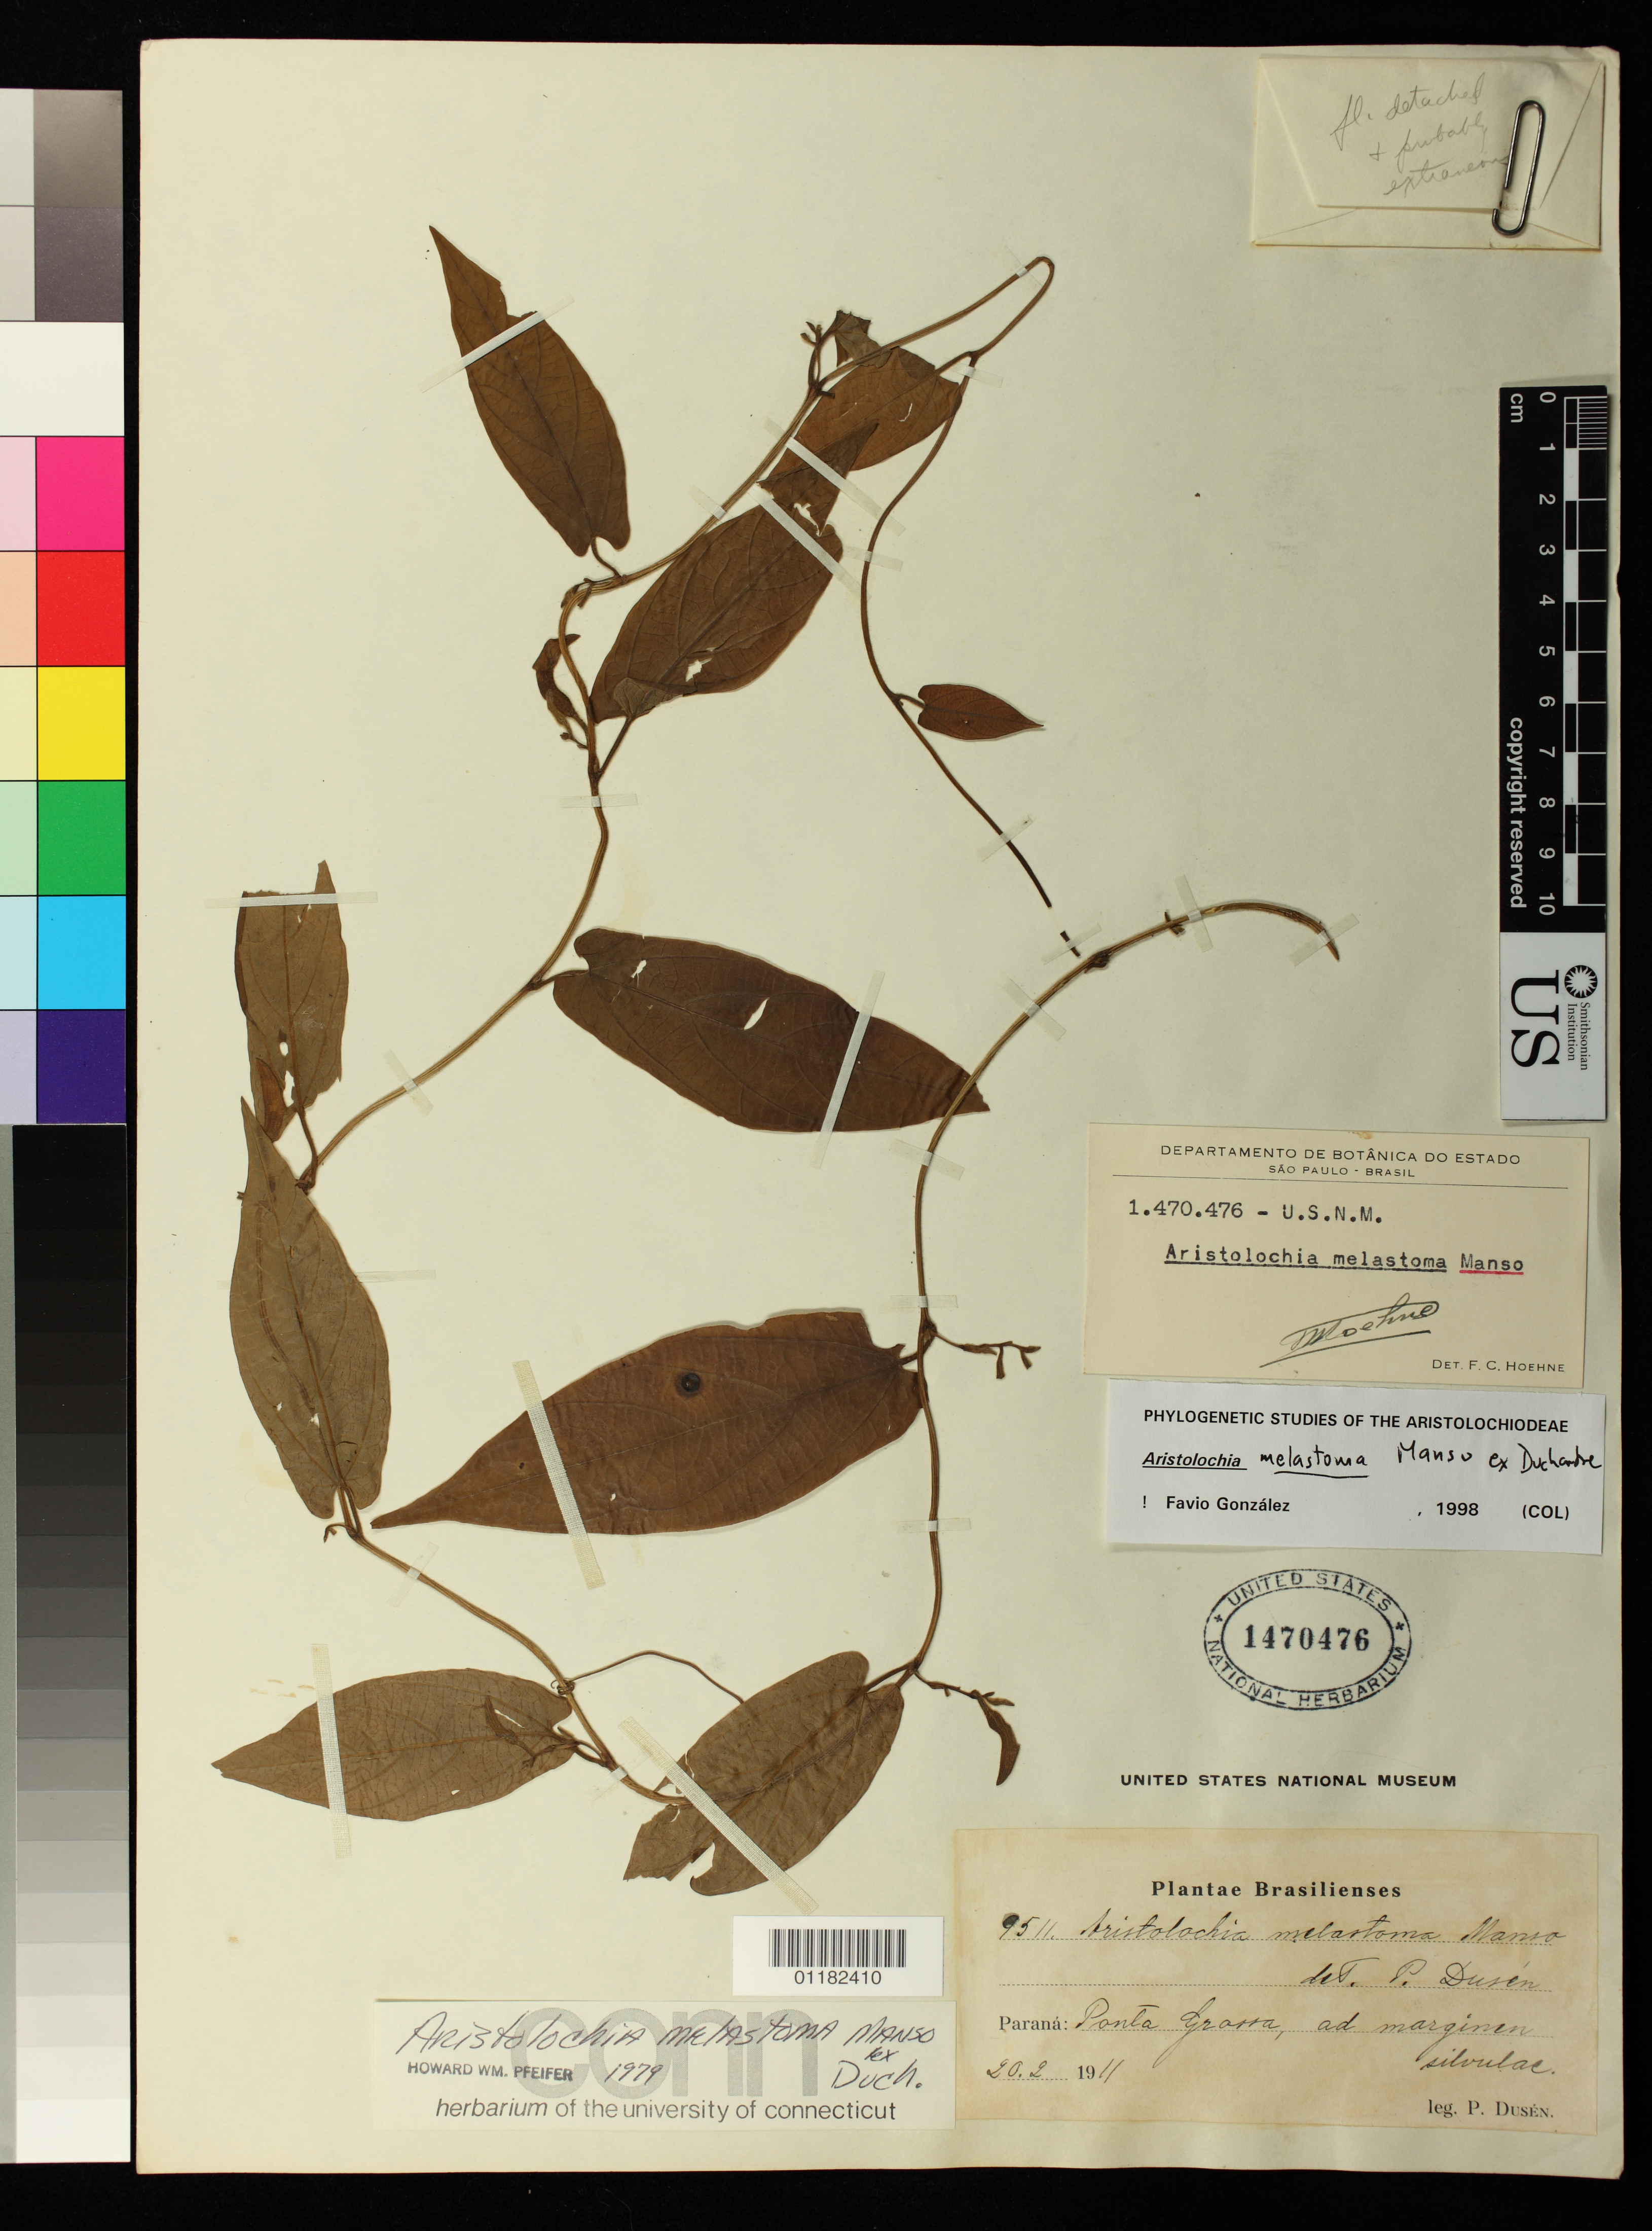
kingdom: Plantae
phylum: Tracheophyta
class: Magnoliopsida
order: Piperales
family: Aristolochiaceae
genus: Aristolochia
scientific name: Aristolochia melastoma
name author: Silva Manso ex Duch.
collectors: P. Dusén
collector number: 9511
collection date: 1911-02-20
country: Brazil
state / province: Paraná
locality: Ponta Grossa,ad marginen silvulae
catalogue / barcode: US 1470476